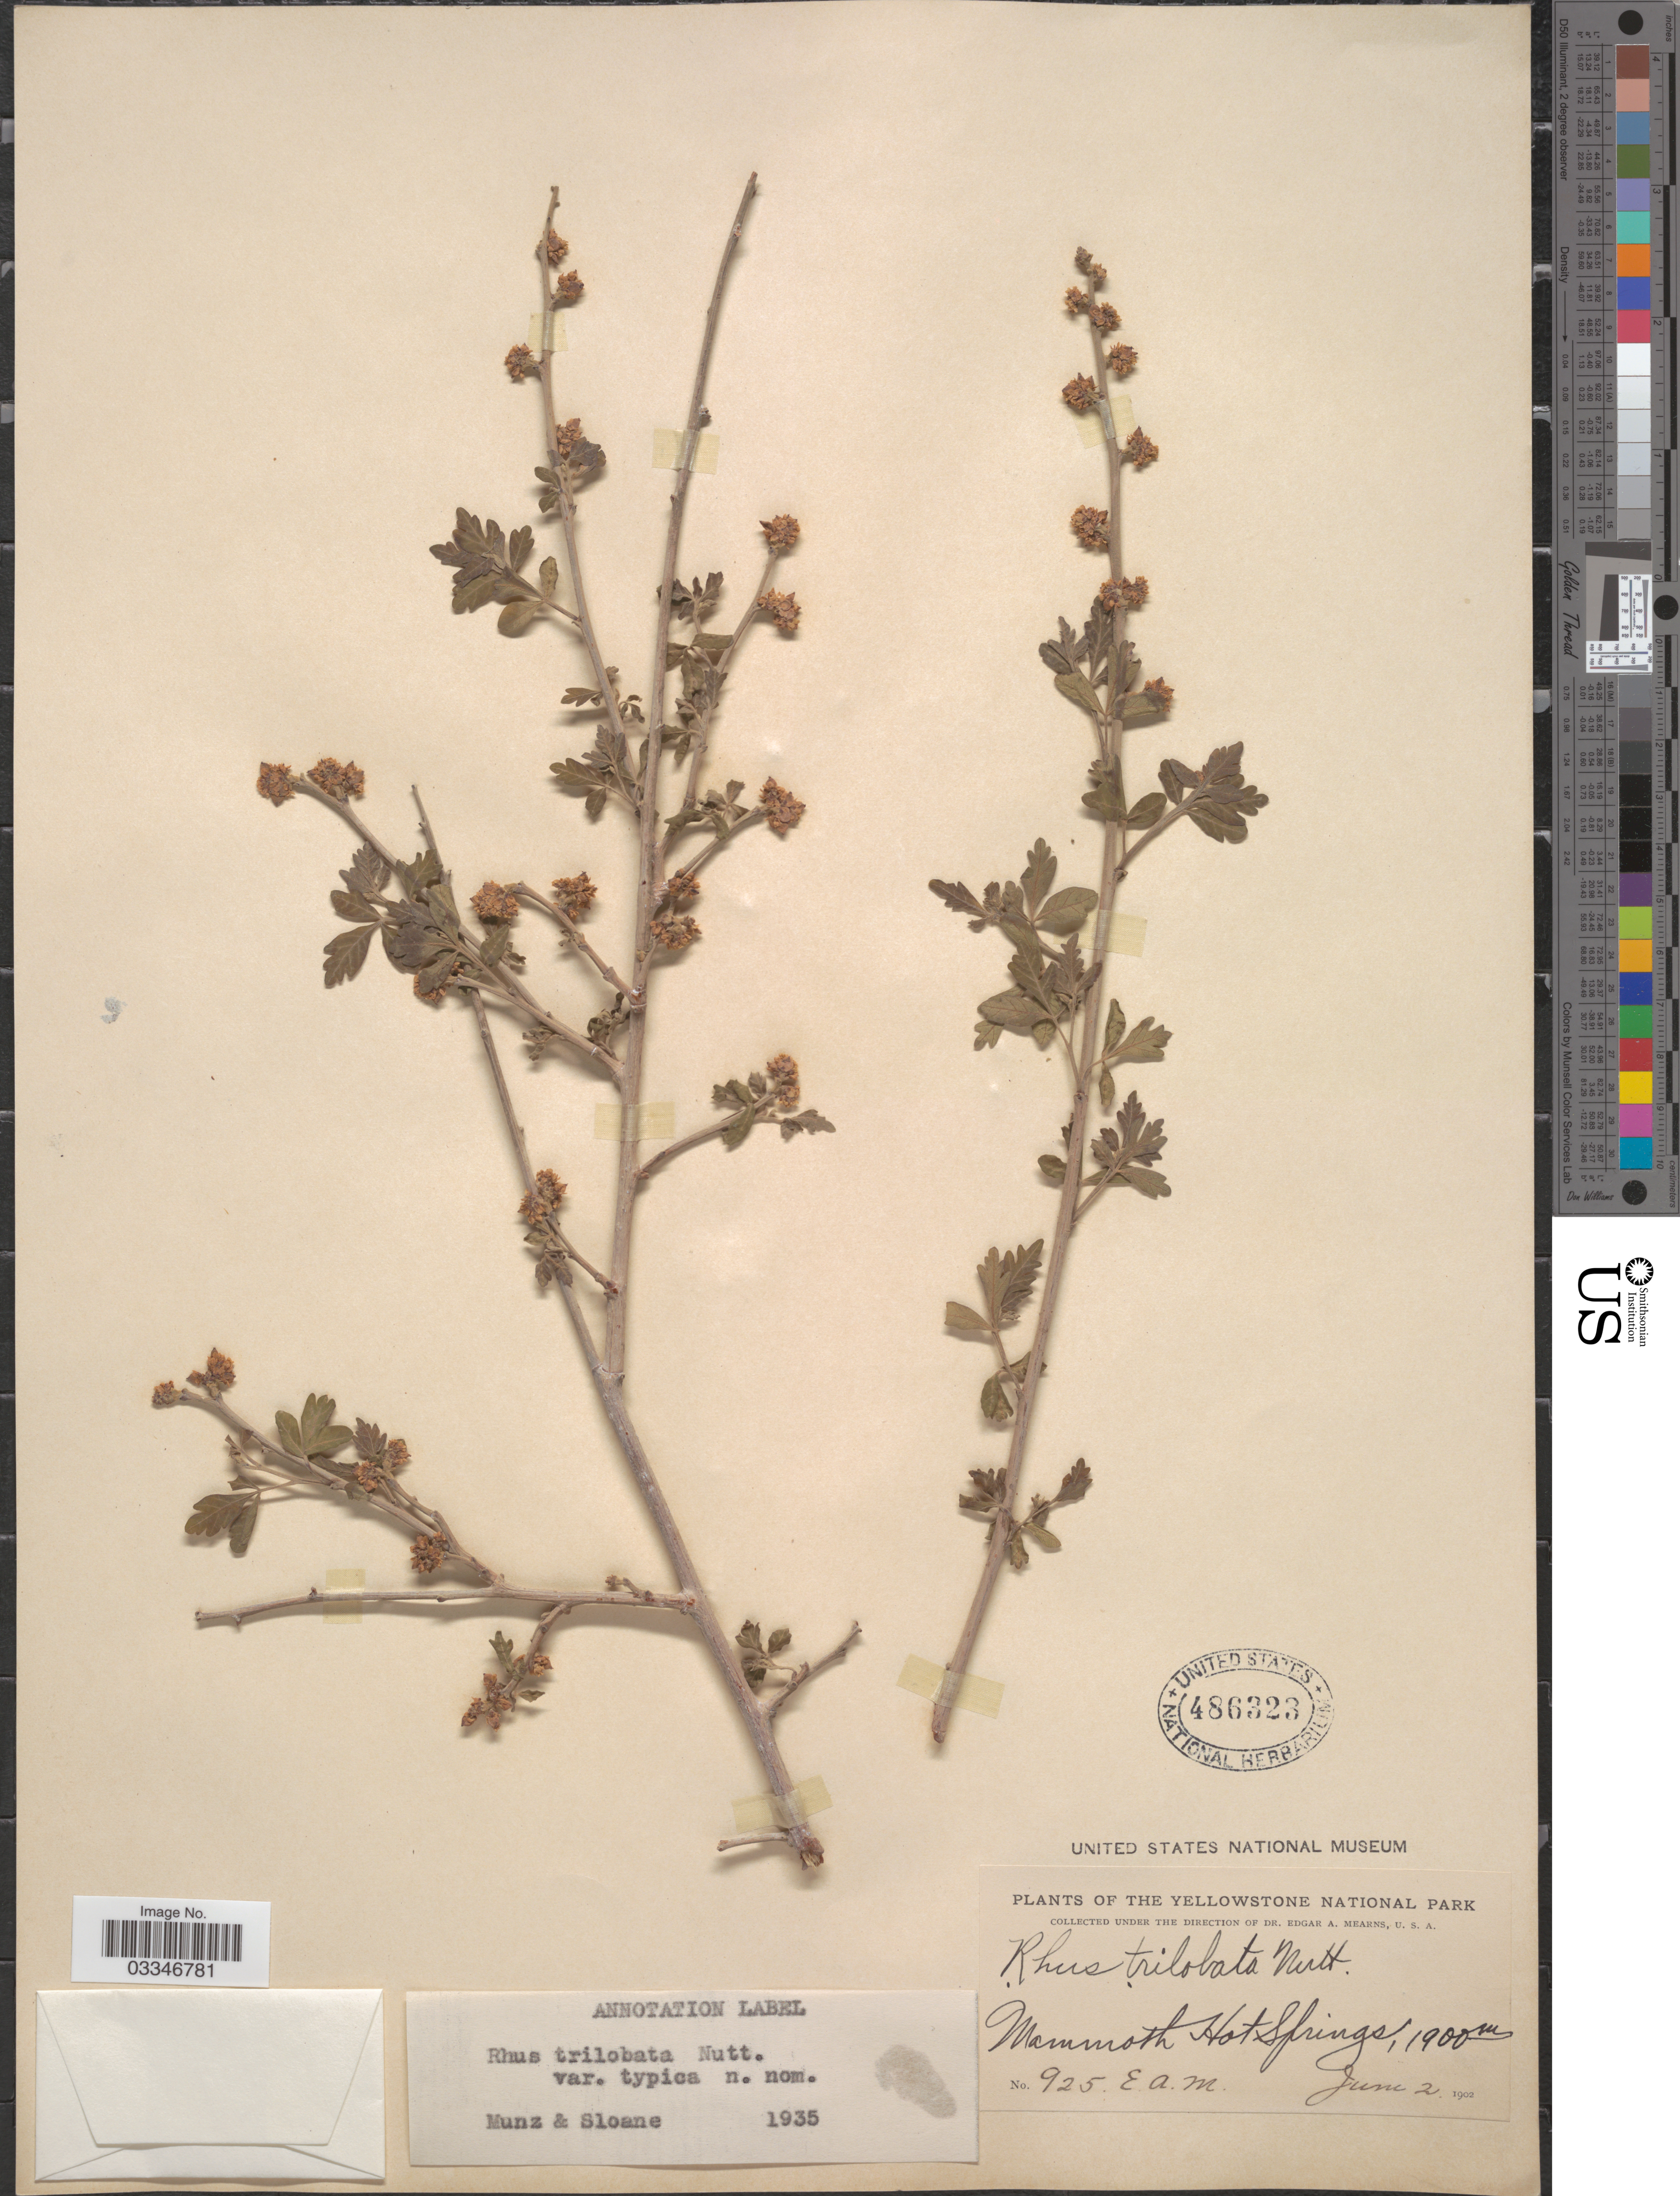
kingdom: Plantae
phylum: Tracheophyta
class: Magnoliopsida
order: Sapindales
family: Anacardiaceae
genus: Rhus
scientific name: Rhus trilobata var. typica Munz & Sloane ined.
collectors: E. A. Mearns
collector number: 925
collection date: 1902-06-02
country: United States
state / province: Wyoming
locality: The Yellowstone National Park. Mammoth Hot Springs.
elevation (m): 1900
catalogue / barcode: US 486323